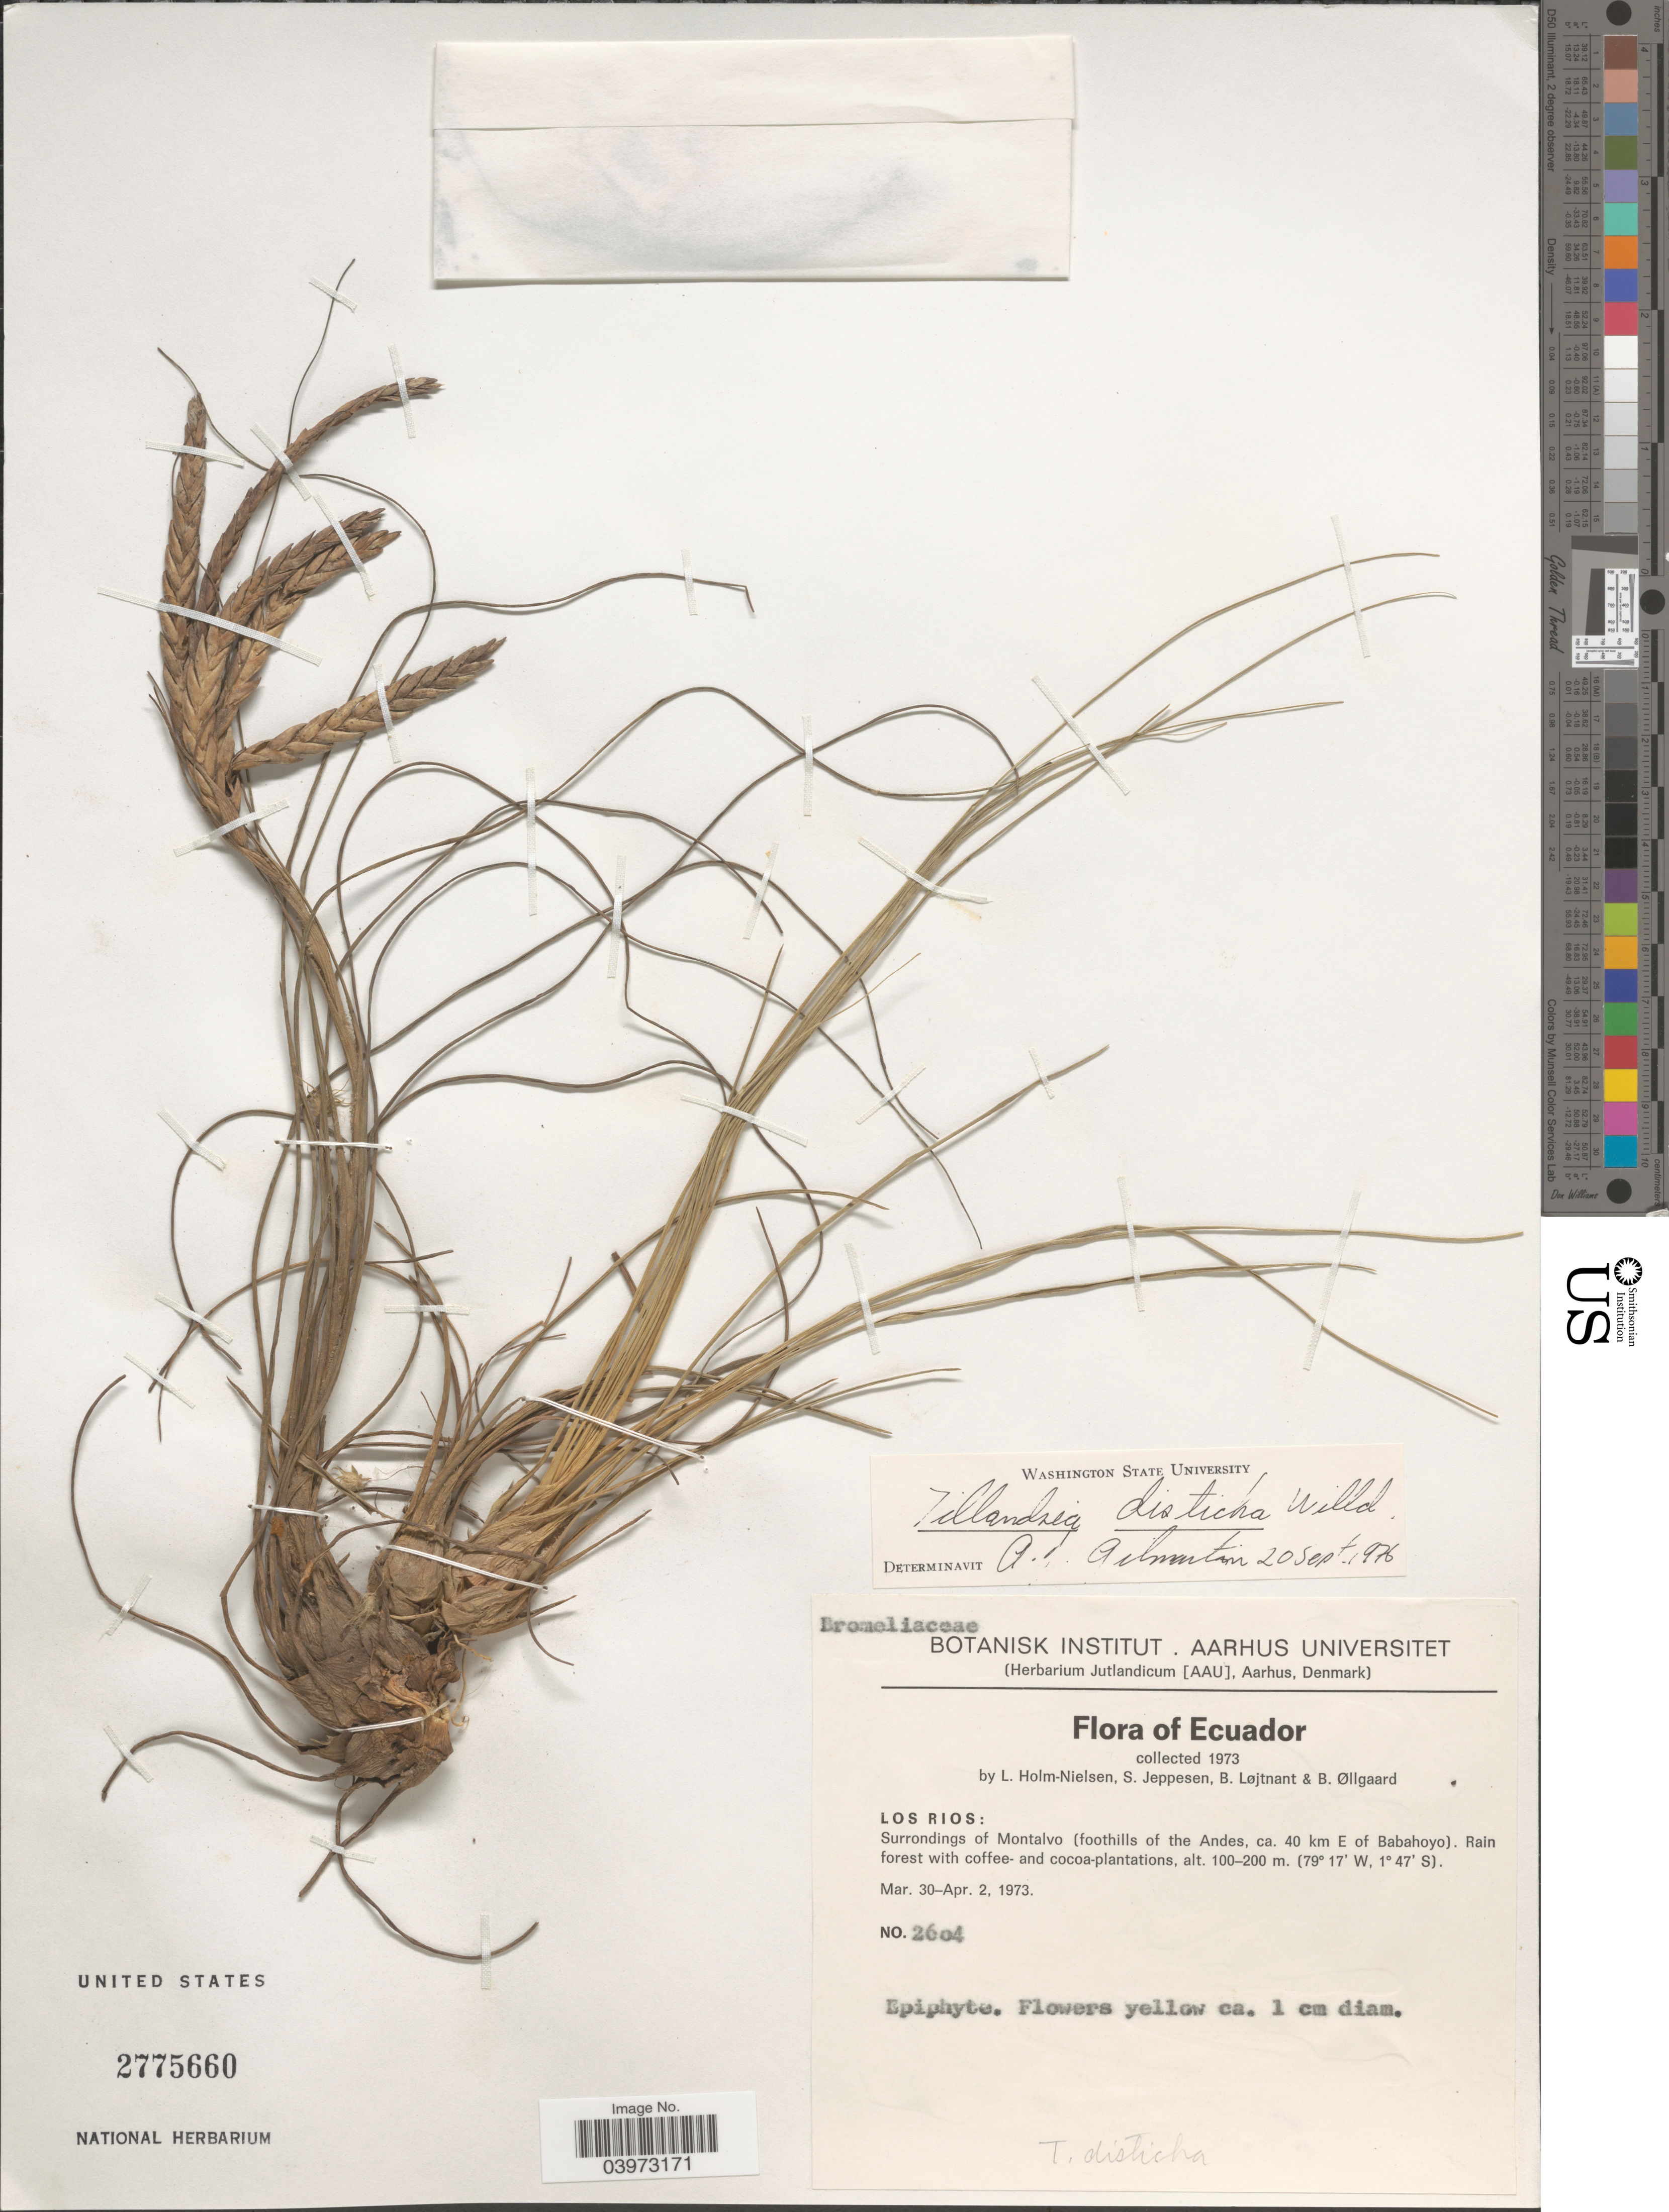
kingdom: Plantae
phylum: Tracheophyta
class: Liliopsida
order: Poales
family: Bromeliaceae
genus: Tillandsia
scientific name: Tillandsia disticha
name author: Kunth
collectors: L. Holm-Nielsen, S. Jeppesen, B. Löjtnant & B. Øllgaard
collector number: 2604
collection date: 1973-03-30/1973-04-02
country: Ecuador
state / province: Los Ríos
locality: Surrondings of Montalvo (foothills of the Andes, ca. 40 km E of Babahoyo).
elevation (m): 100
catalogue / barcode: US 2775660